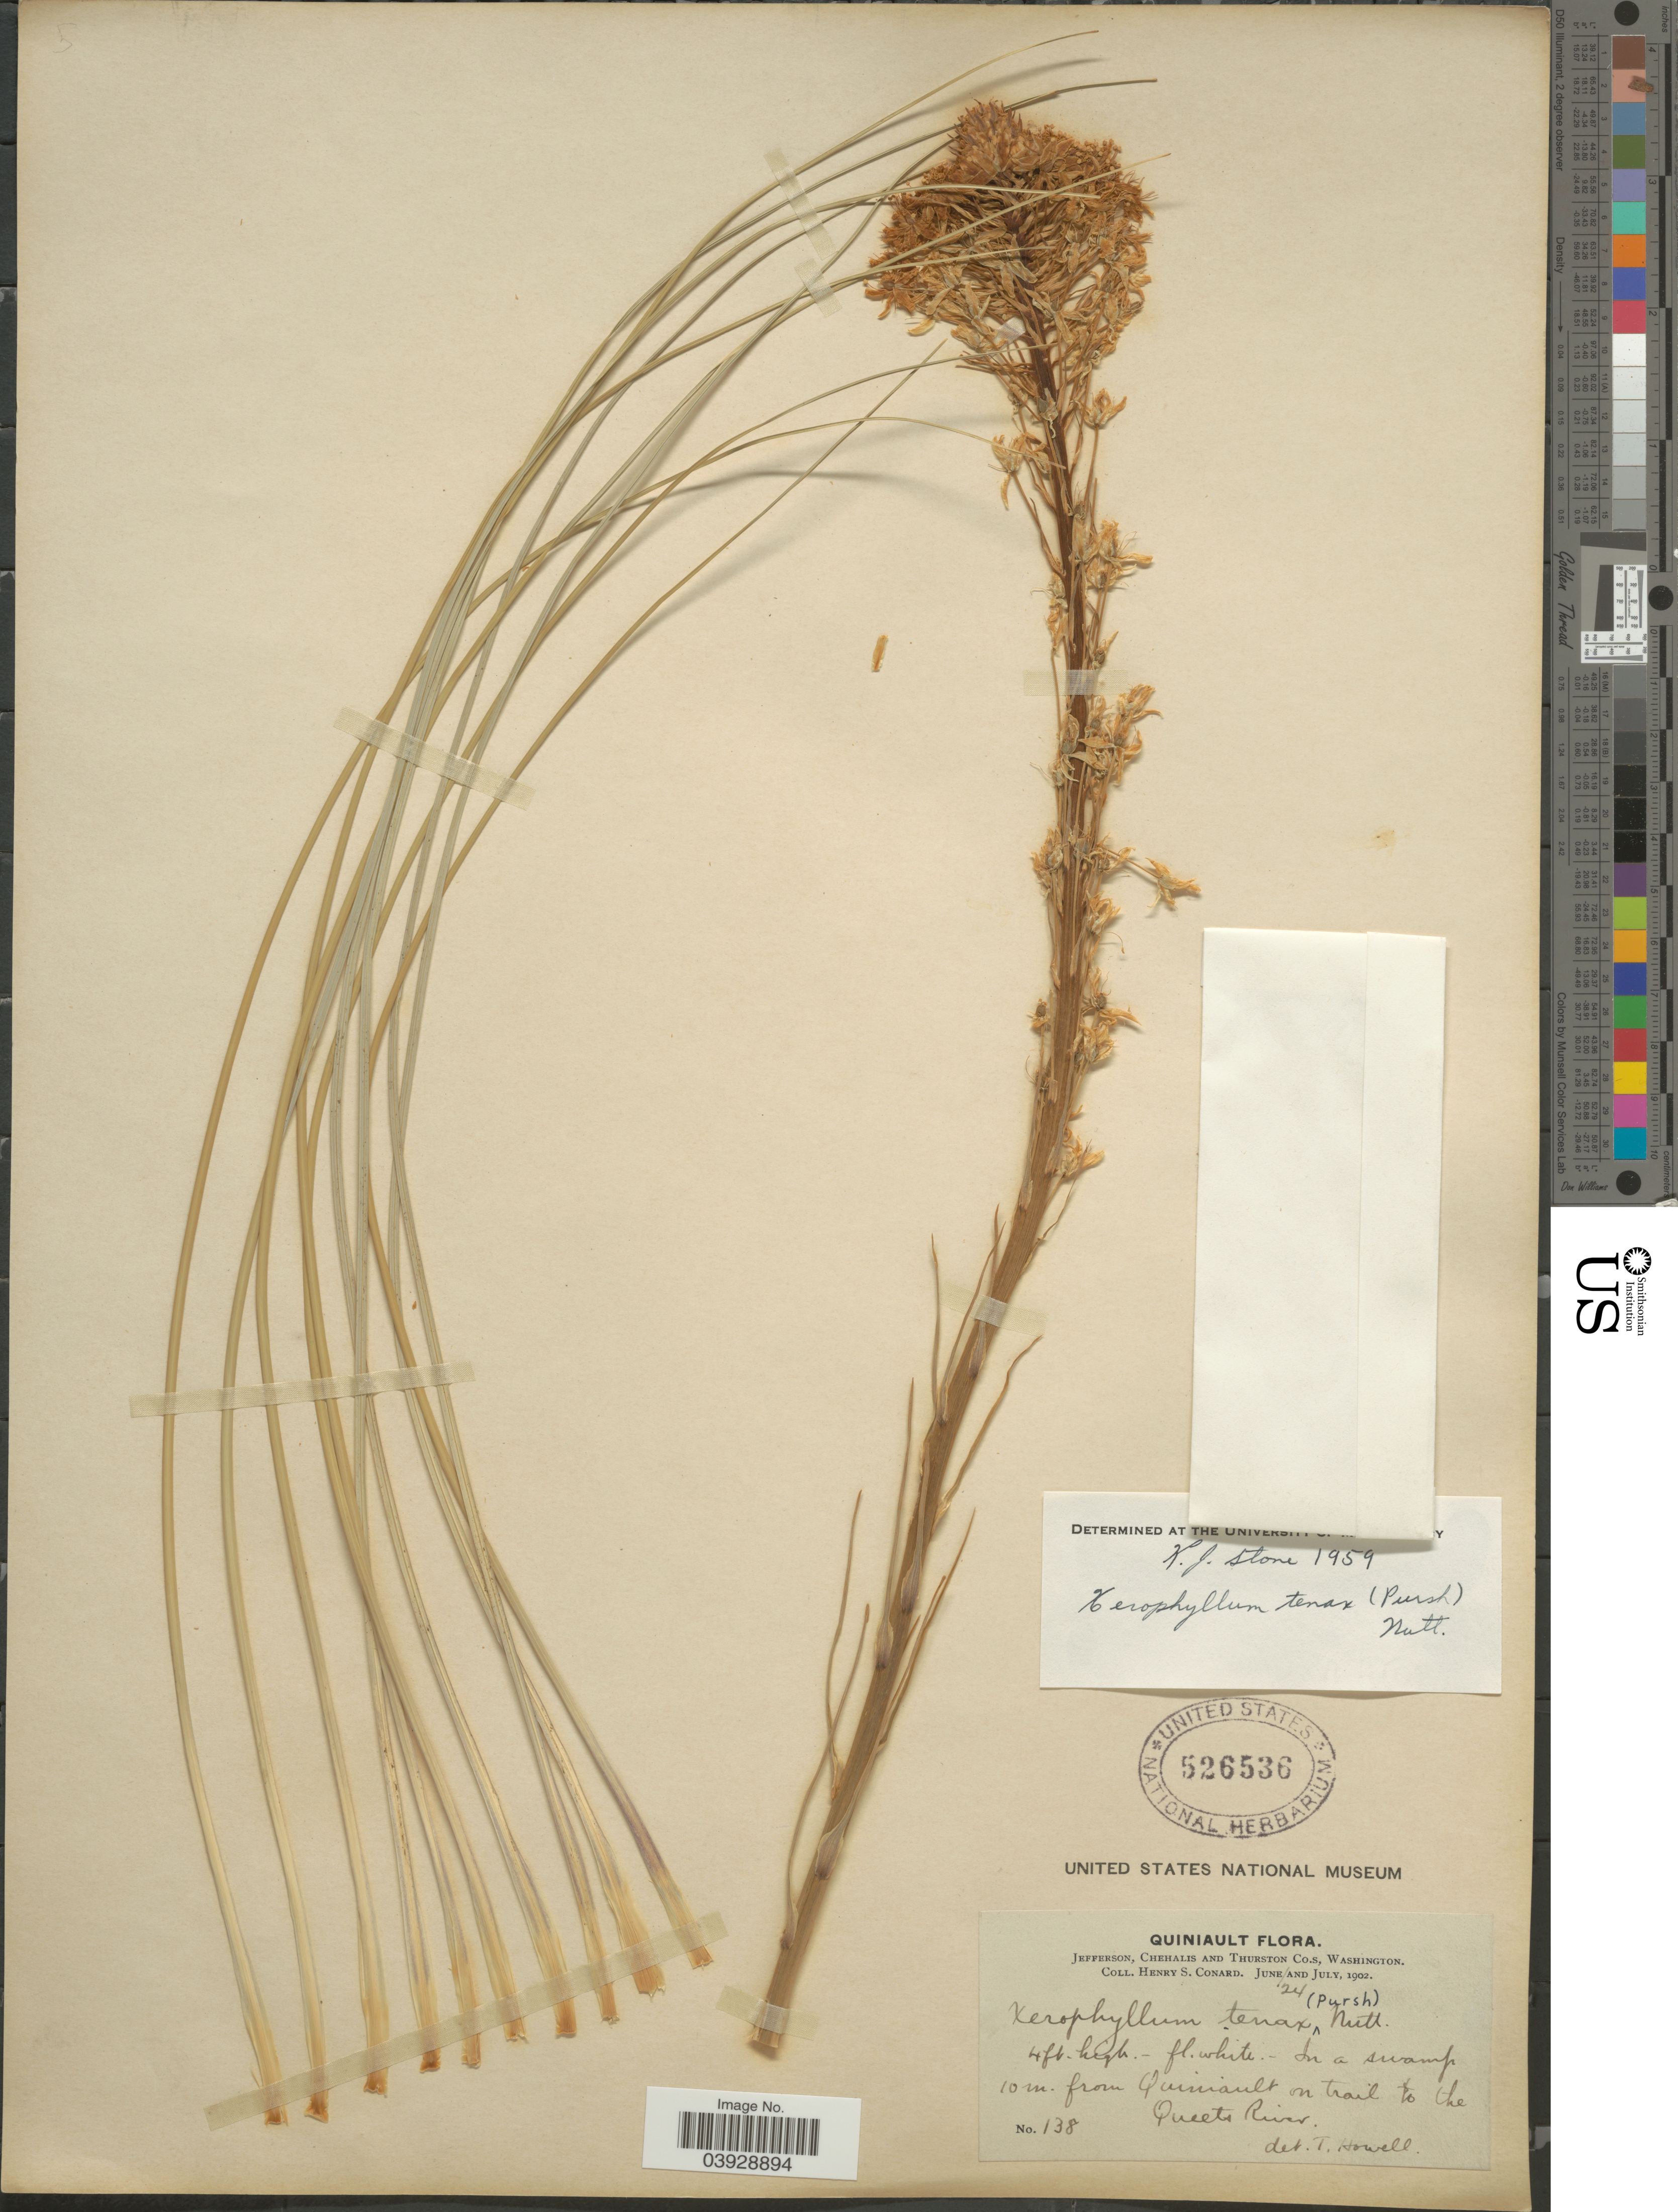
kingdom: Plantae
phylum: Tracheophyta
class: Liliopsida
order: Liliales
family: Melanthiaceae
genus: Xerophyllum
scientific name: Xerophyllum tenax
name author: (Pursh) Nutt.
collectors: H. S. Conard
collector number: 138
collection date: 1902-06-24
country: United States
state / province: Washington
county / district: Thurston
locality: Quiniault. Jefferson, Chehalis and Thurston Co.s. 10 m. from Quiniault on trail to the Queets River.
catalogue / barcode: US 526536